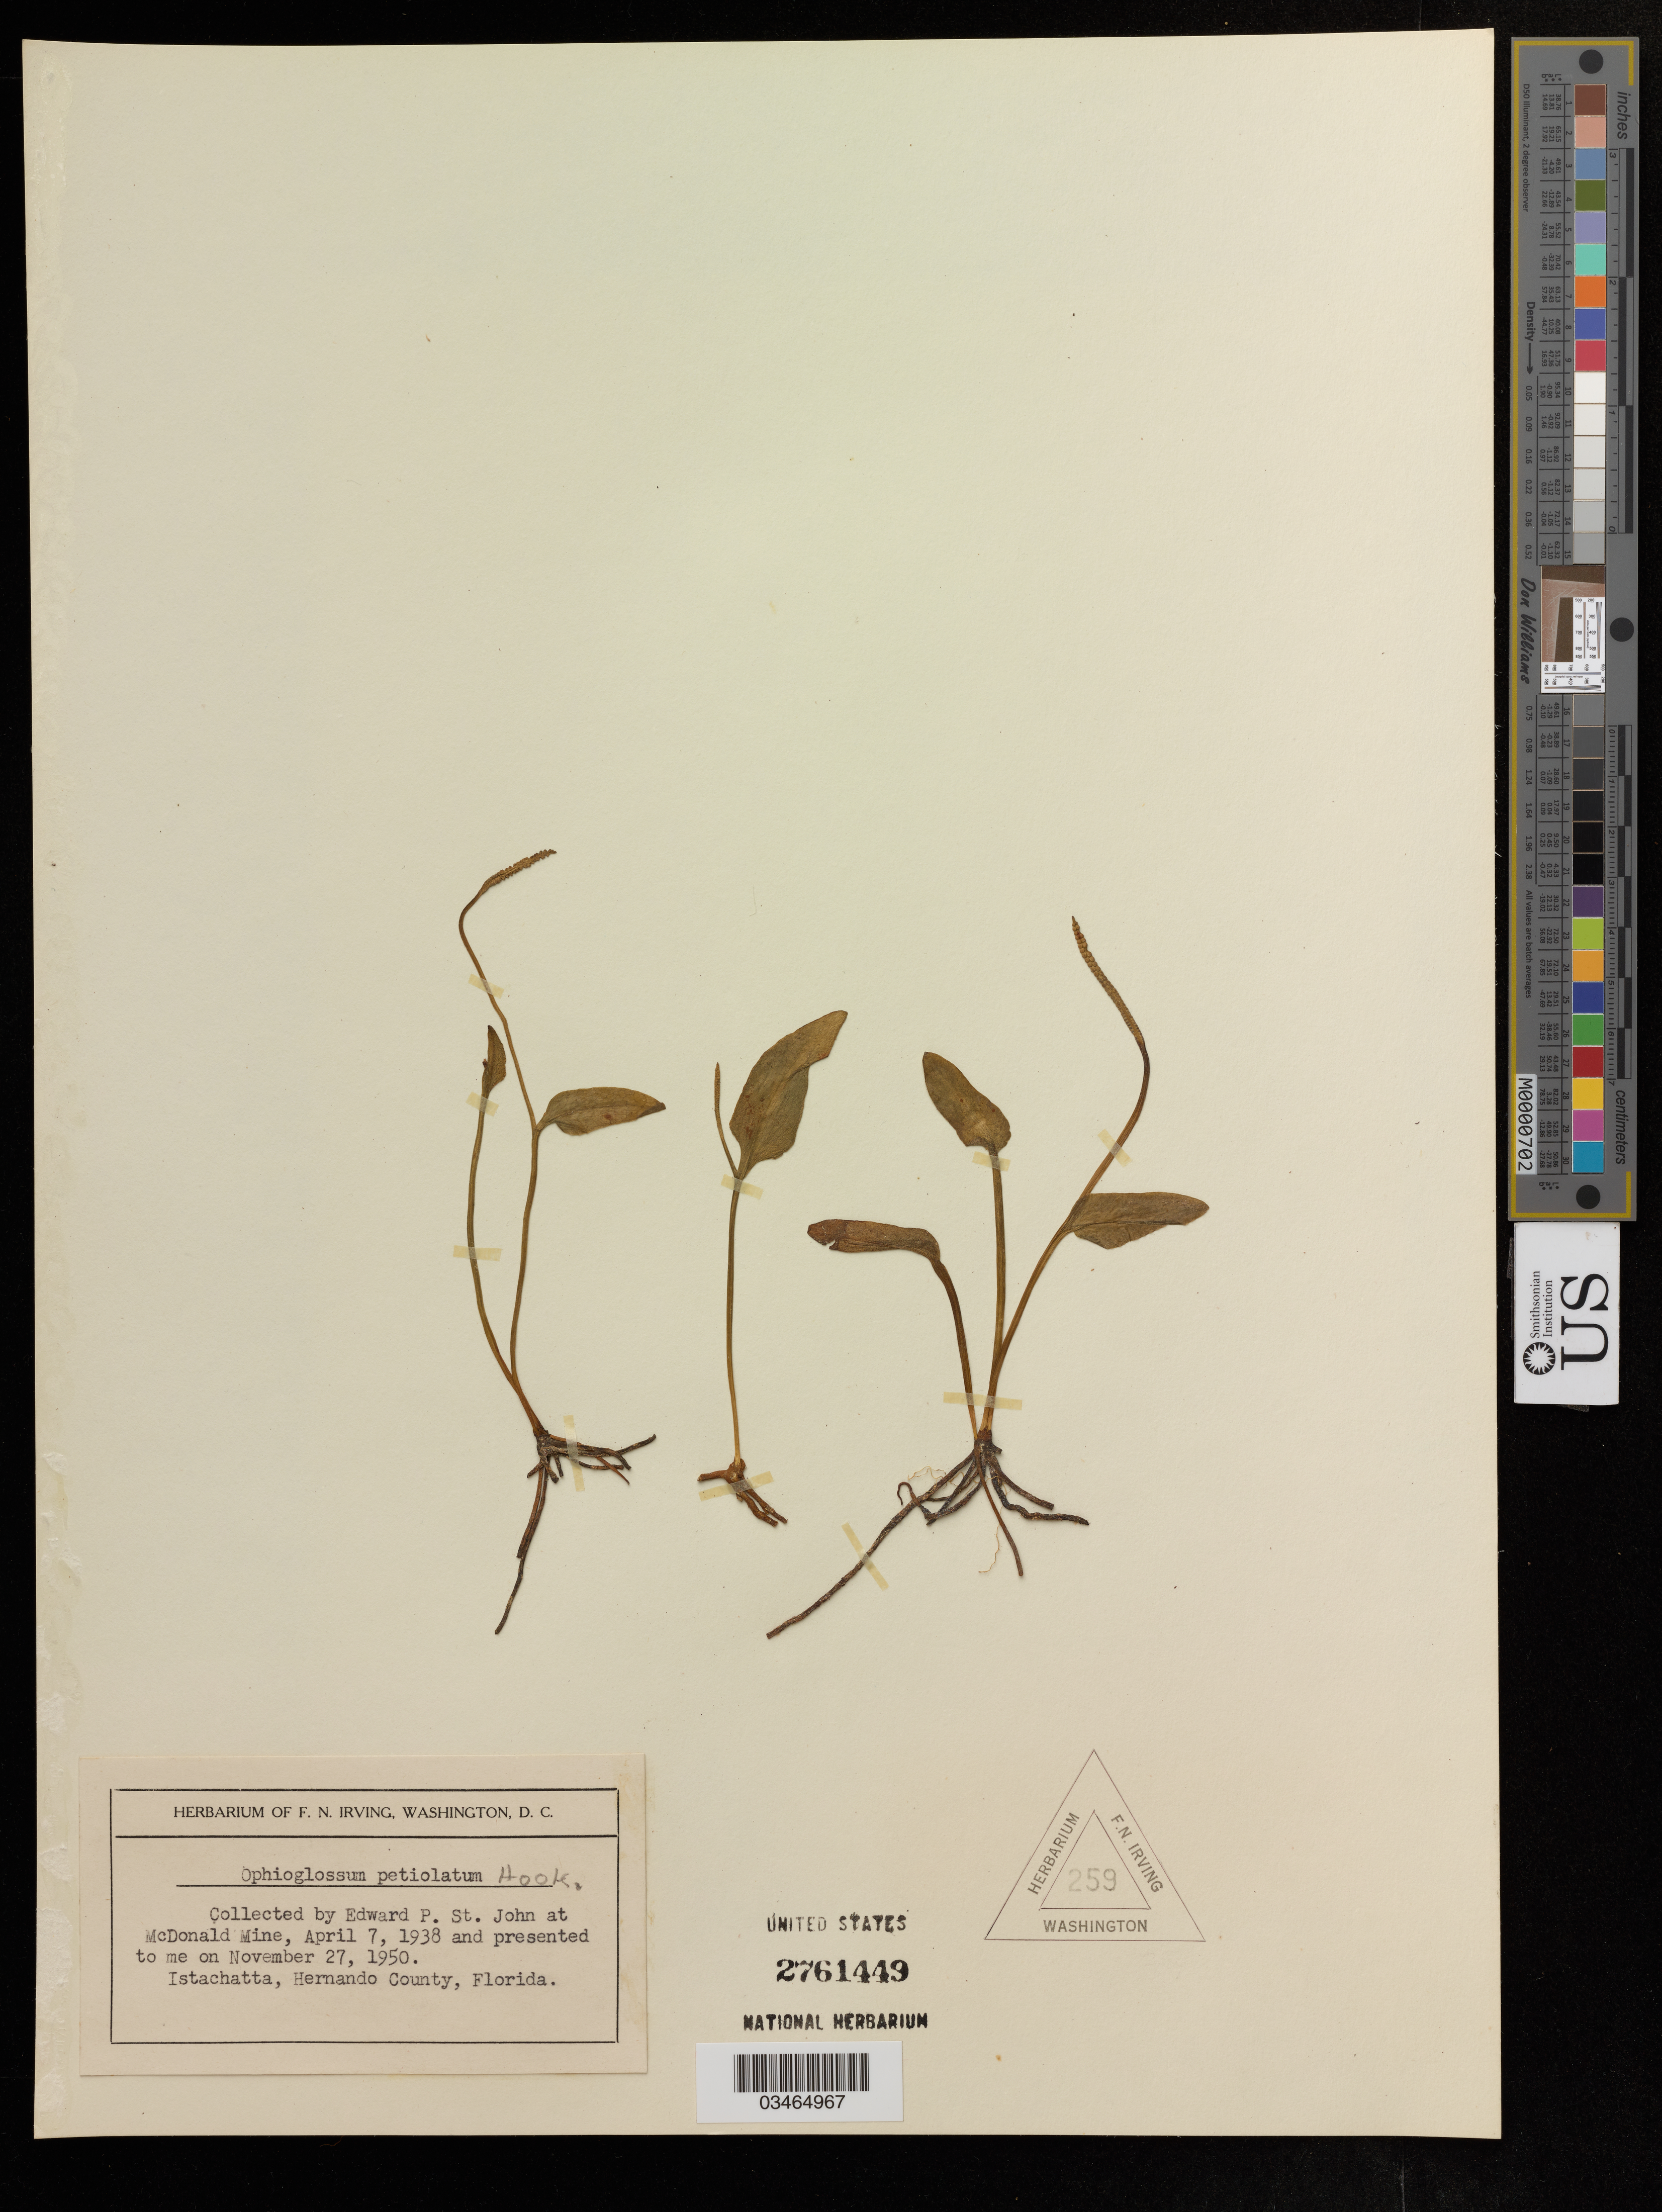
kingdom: Plantae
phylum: Tracheophyta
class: Polypodiopsida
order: Ophioglossales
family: Ophioglossaceae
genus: Ophioglossum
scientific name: Ophioglossum petiolatum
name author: Hook.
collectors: E. P. St. John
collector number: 259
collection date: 1938-04-07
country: United States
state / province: Florida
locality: McDonald Mine, Istachatta, Hernando County.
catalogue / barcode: US 2761449